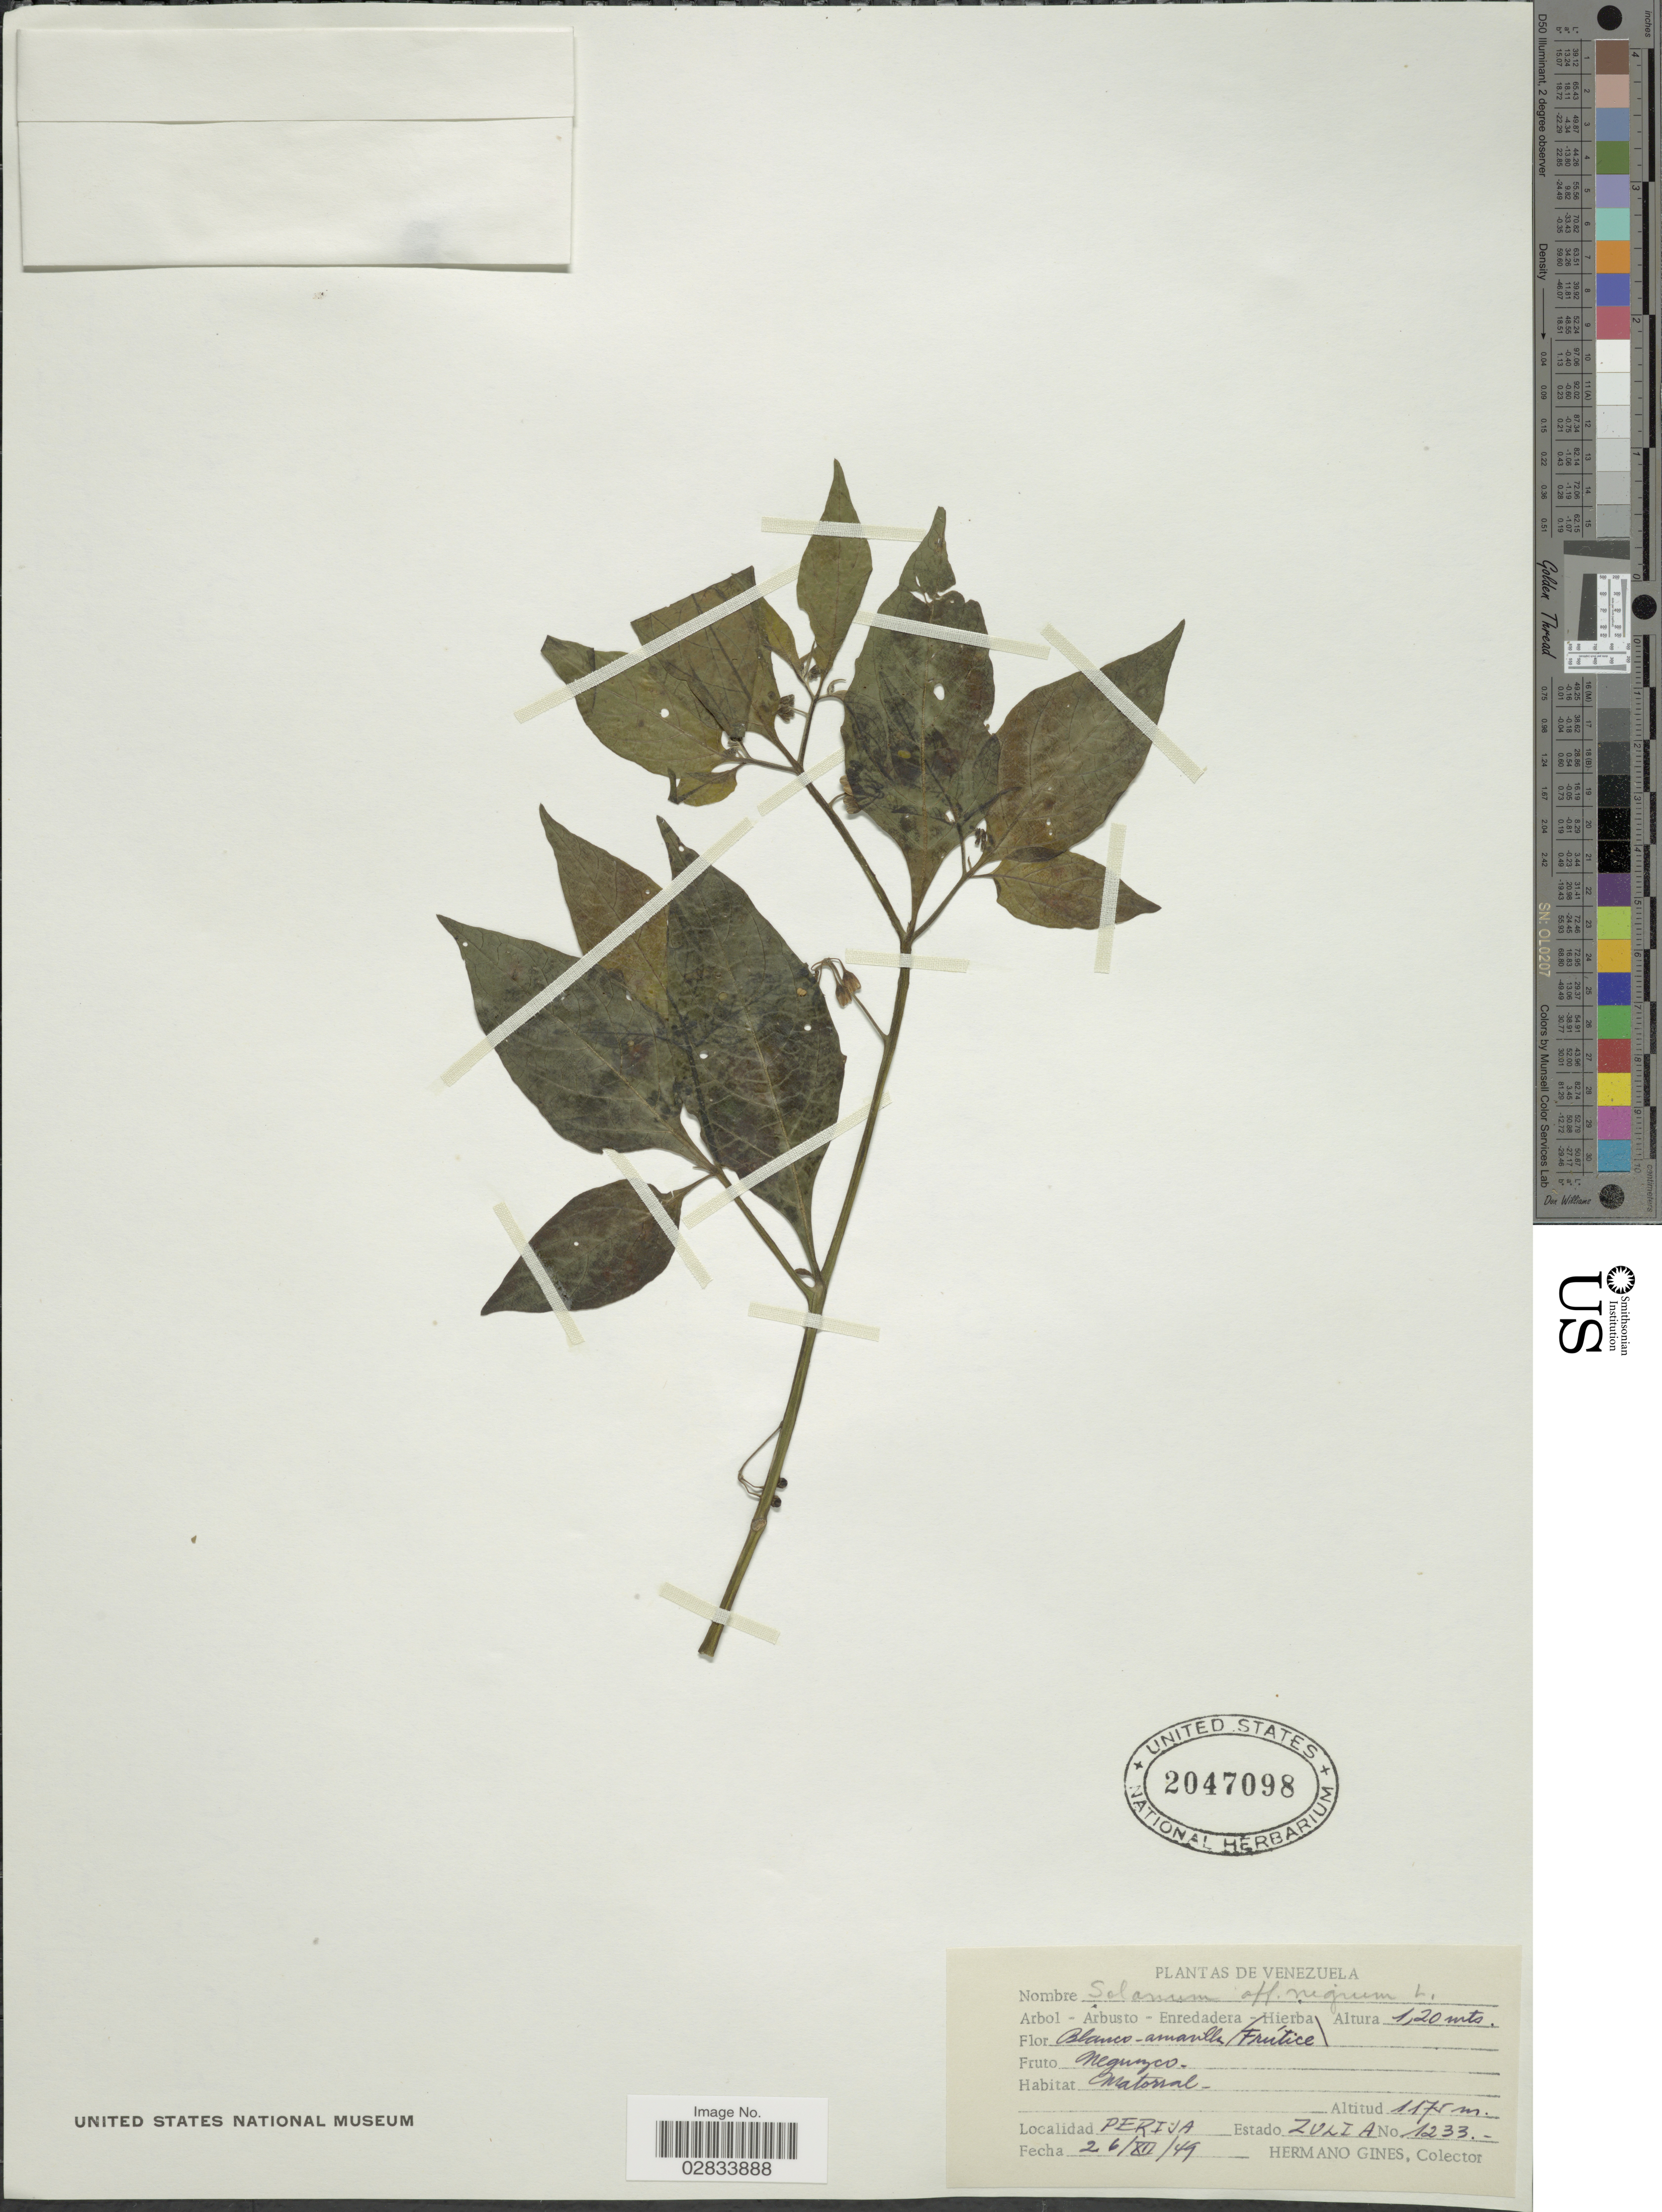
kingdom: Plantae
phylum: Tracheophyta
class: Magnoliopsida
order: Solanales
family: Solanaceae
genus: Solanum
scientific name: Solanum nigrum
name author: L.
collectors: Bro. Gines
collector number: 1233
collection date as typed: Transcribed d/m/y: 26/12/49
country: Venezuela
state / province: Zulia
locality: Perija, Estado Zulia.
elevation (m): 1175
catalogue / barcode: US 2047098